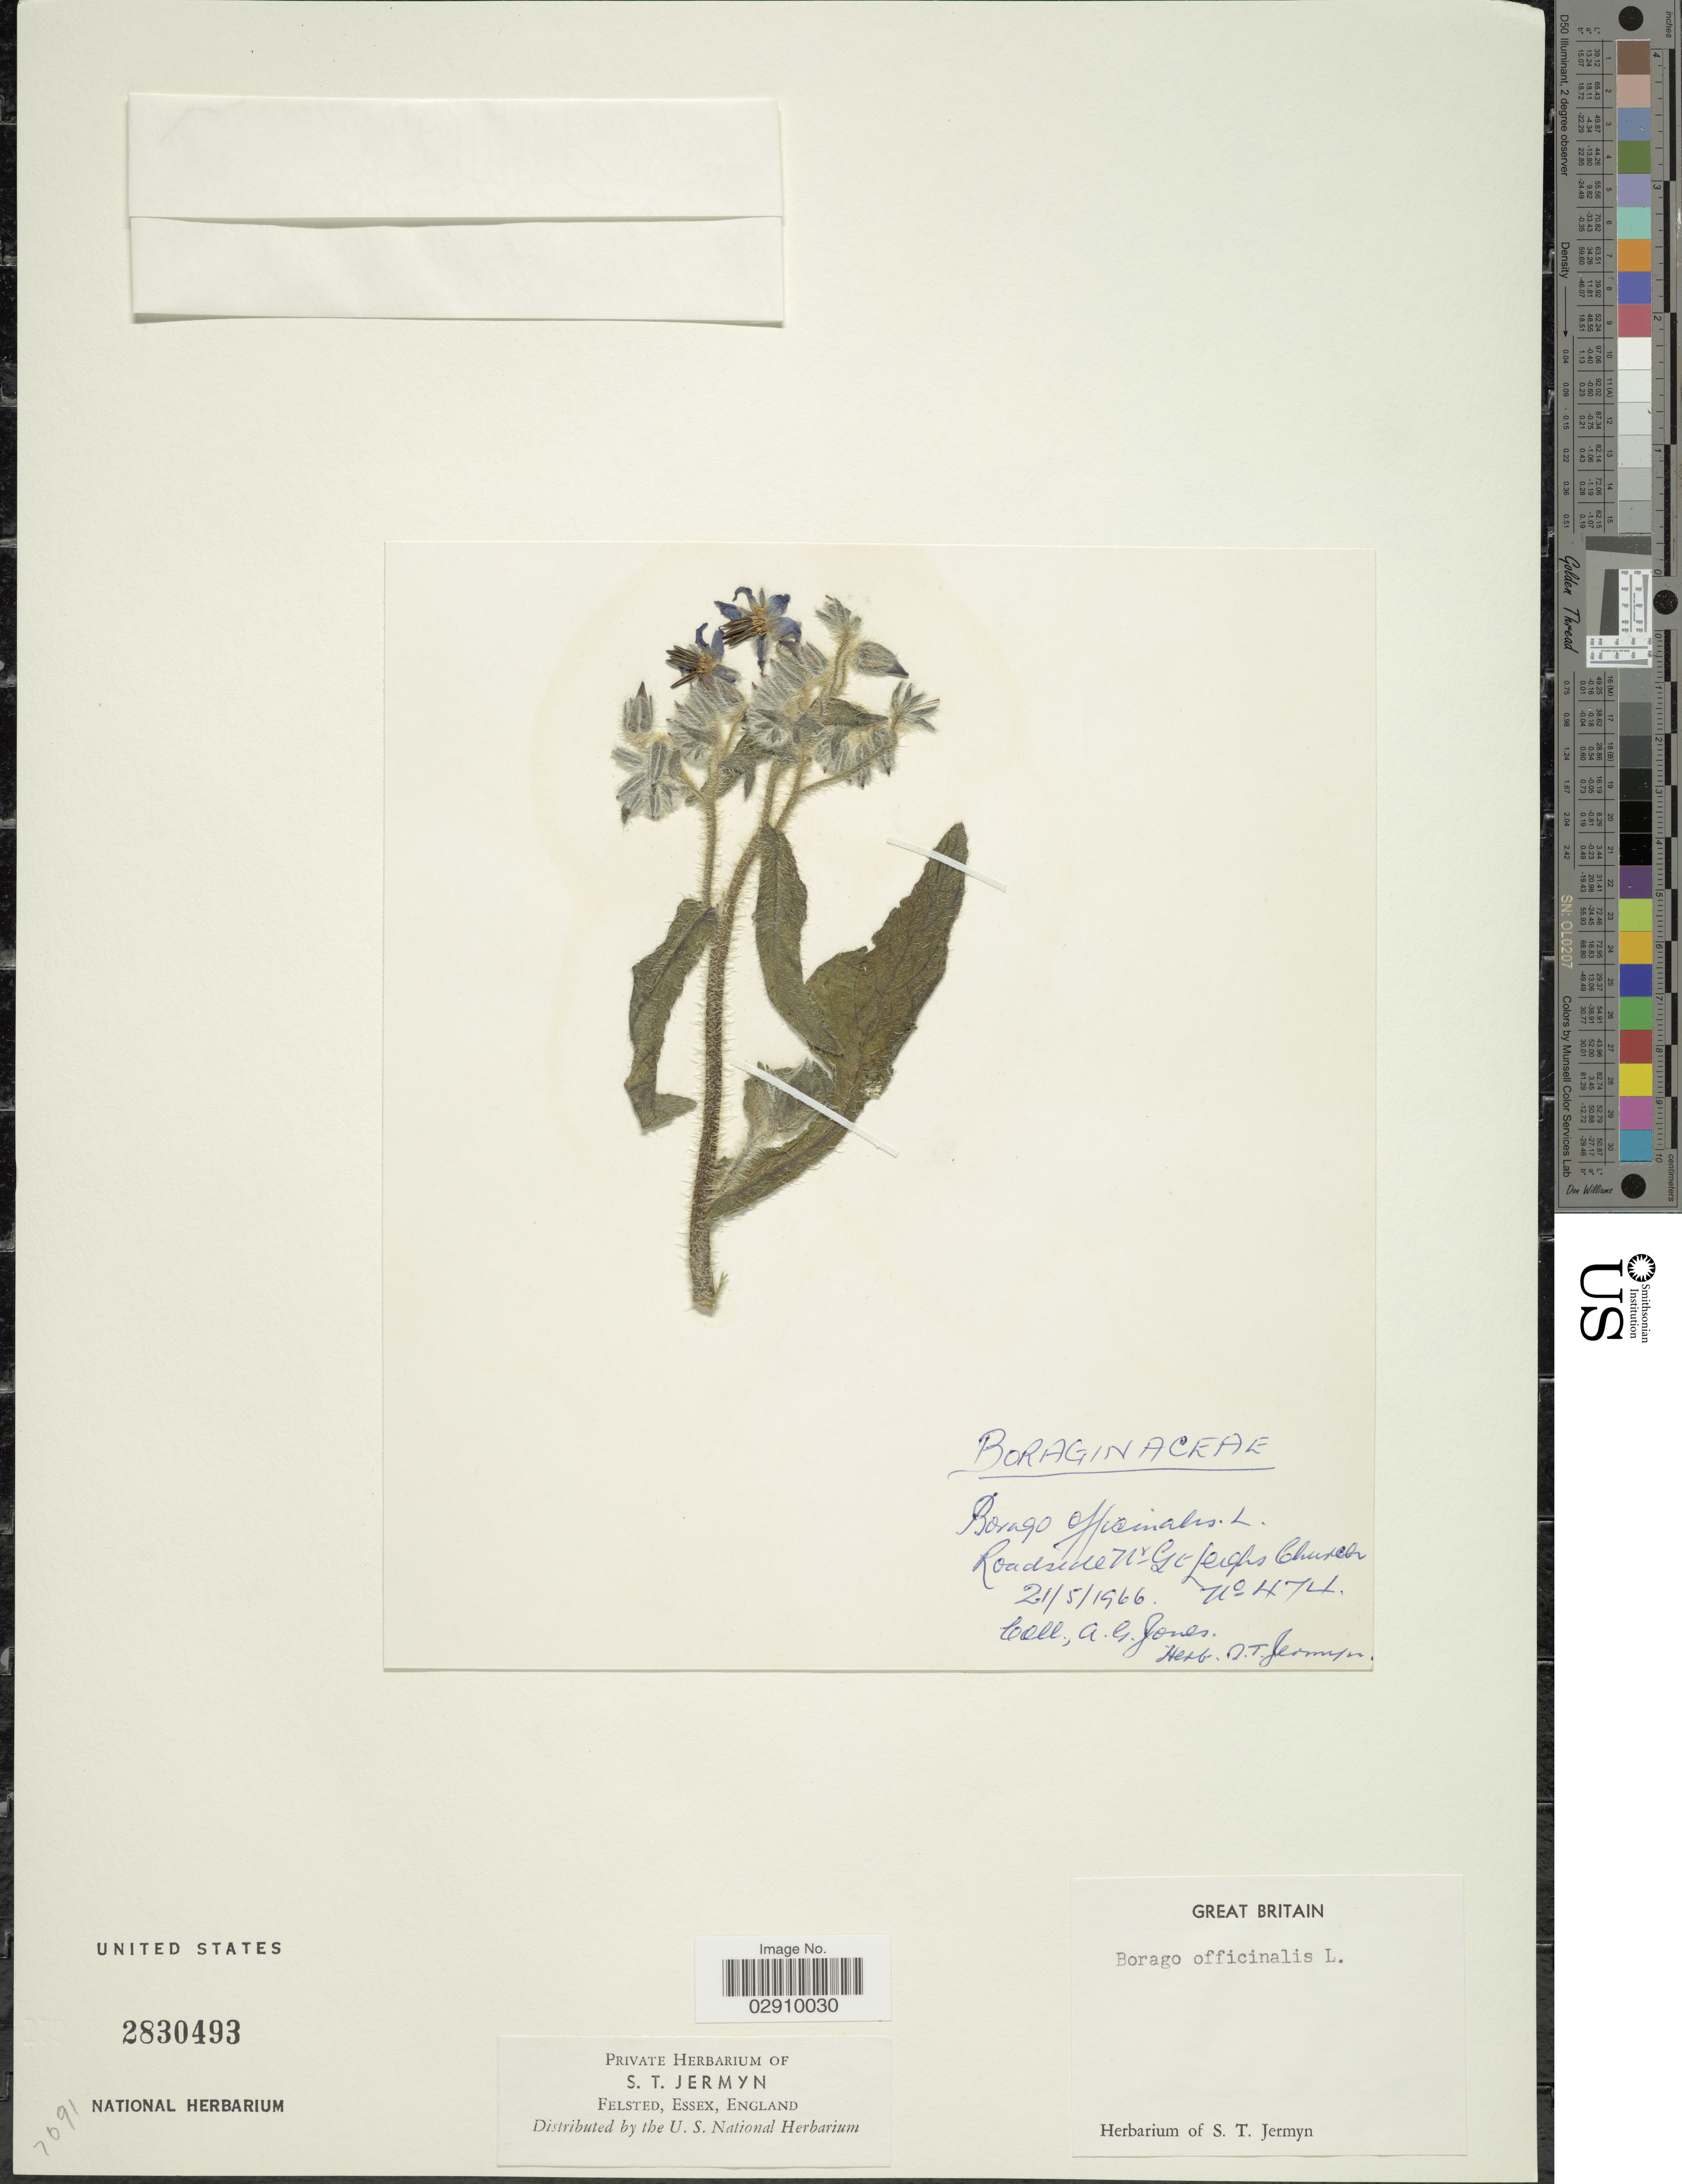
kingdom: Plantae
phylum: Tracheophyta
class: Magnoliopsida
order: Boraginales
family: Boraginaceae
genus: Borago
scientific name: Borago officinalis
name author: L.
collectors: A. G. Jones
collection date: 1966-05-21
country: United Kingdom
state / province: England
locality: Roadside Nr Gt Leighs Church.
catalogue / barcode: US 2830493